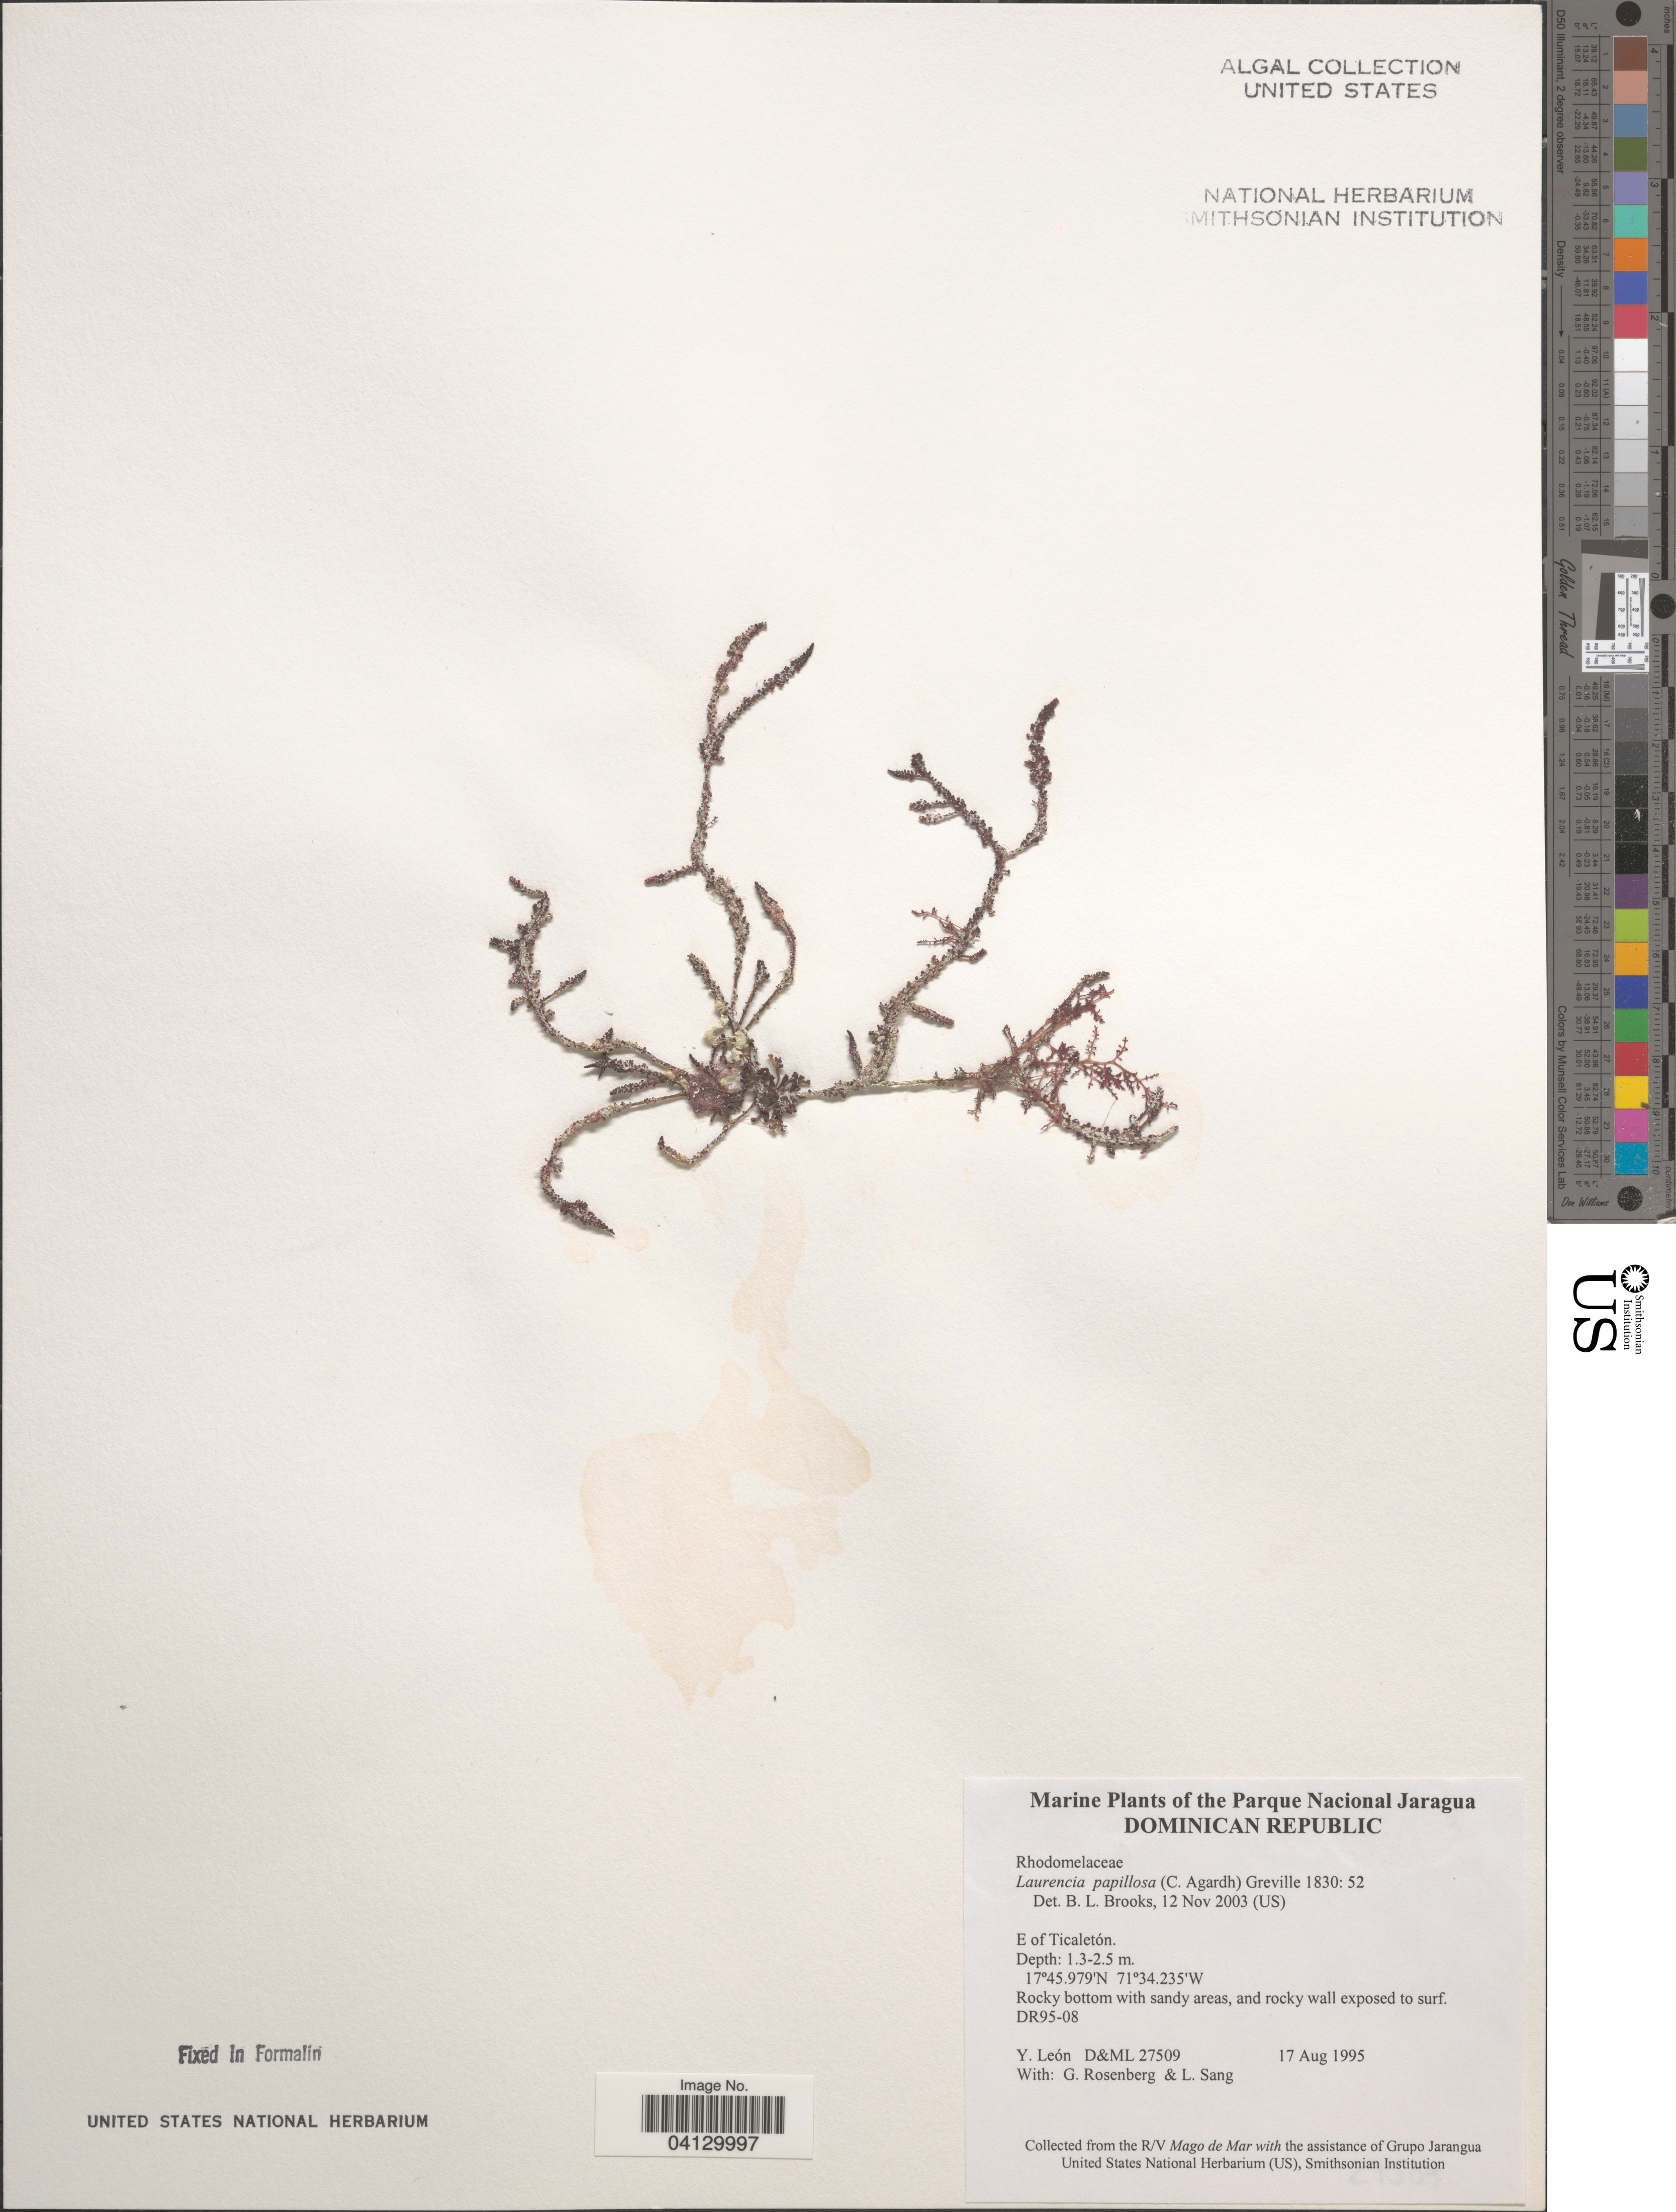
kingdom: Plantae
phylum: Rhodophyta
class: Florideophyceae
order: Ceramiales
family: Rhodomelaceae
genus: Palisada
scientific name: Palisada perforata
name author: (Bory) K.W. Nam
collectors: Y. León, G. Rosenberg & L. Sang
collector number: D&ML 27509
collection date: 1995-08-17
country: Dominican Republic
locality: E of Ticaletón. DR95-08. The Parque Nacional Jaragua.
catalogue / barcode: US 239554